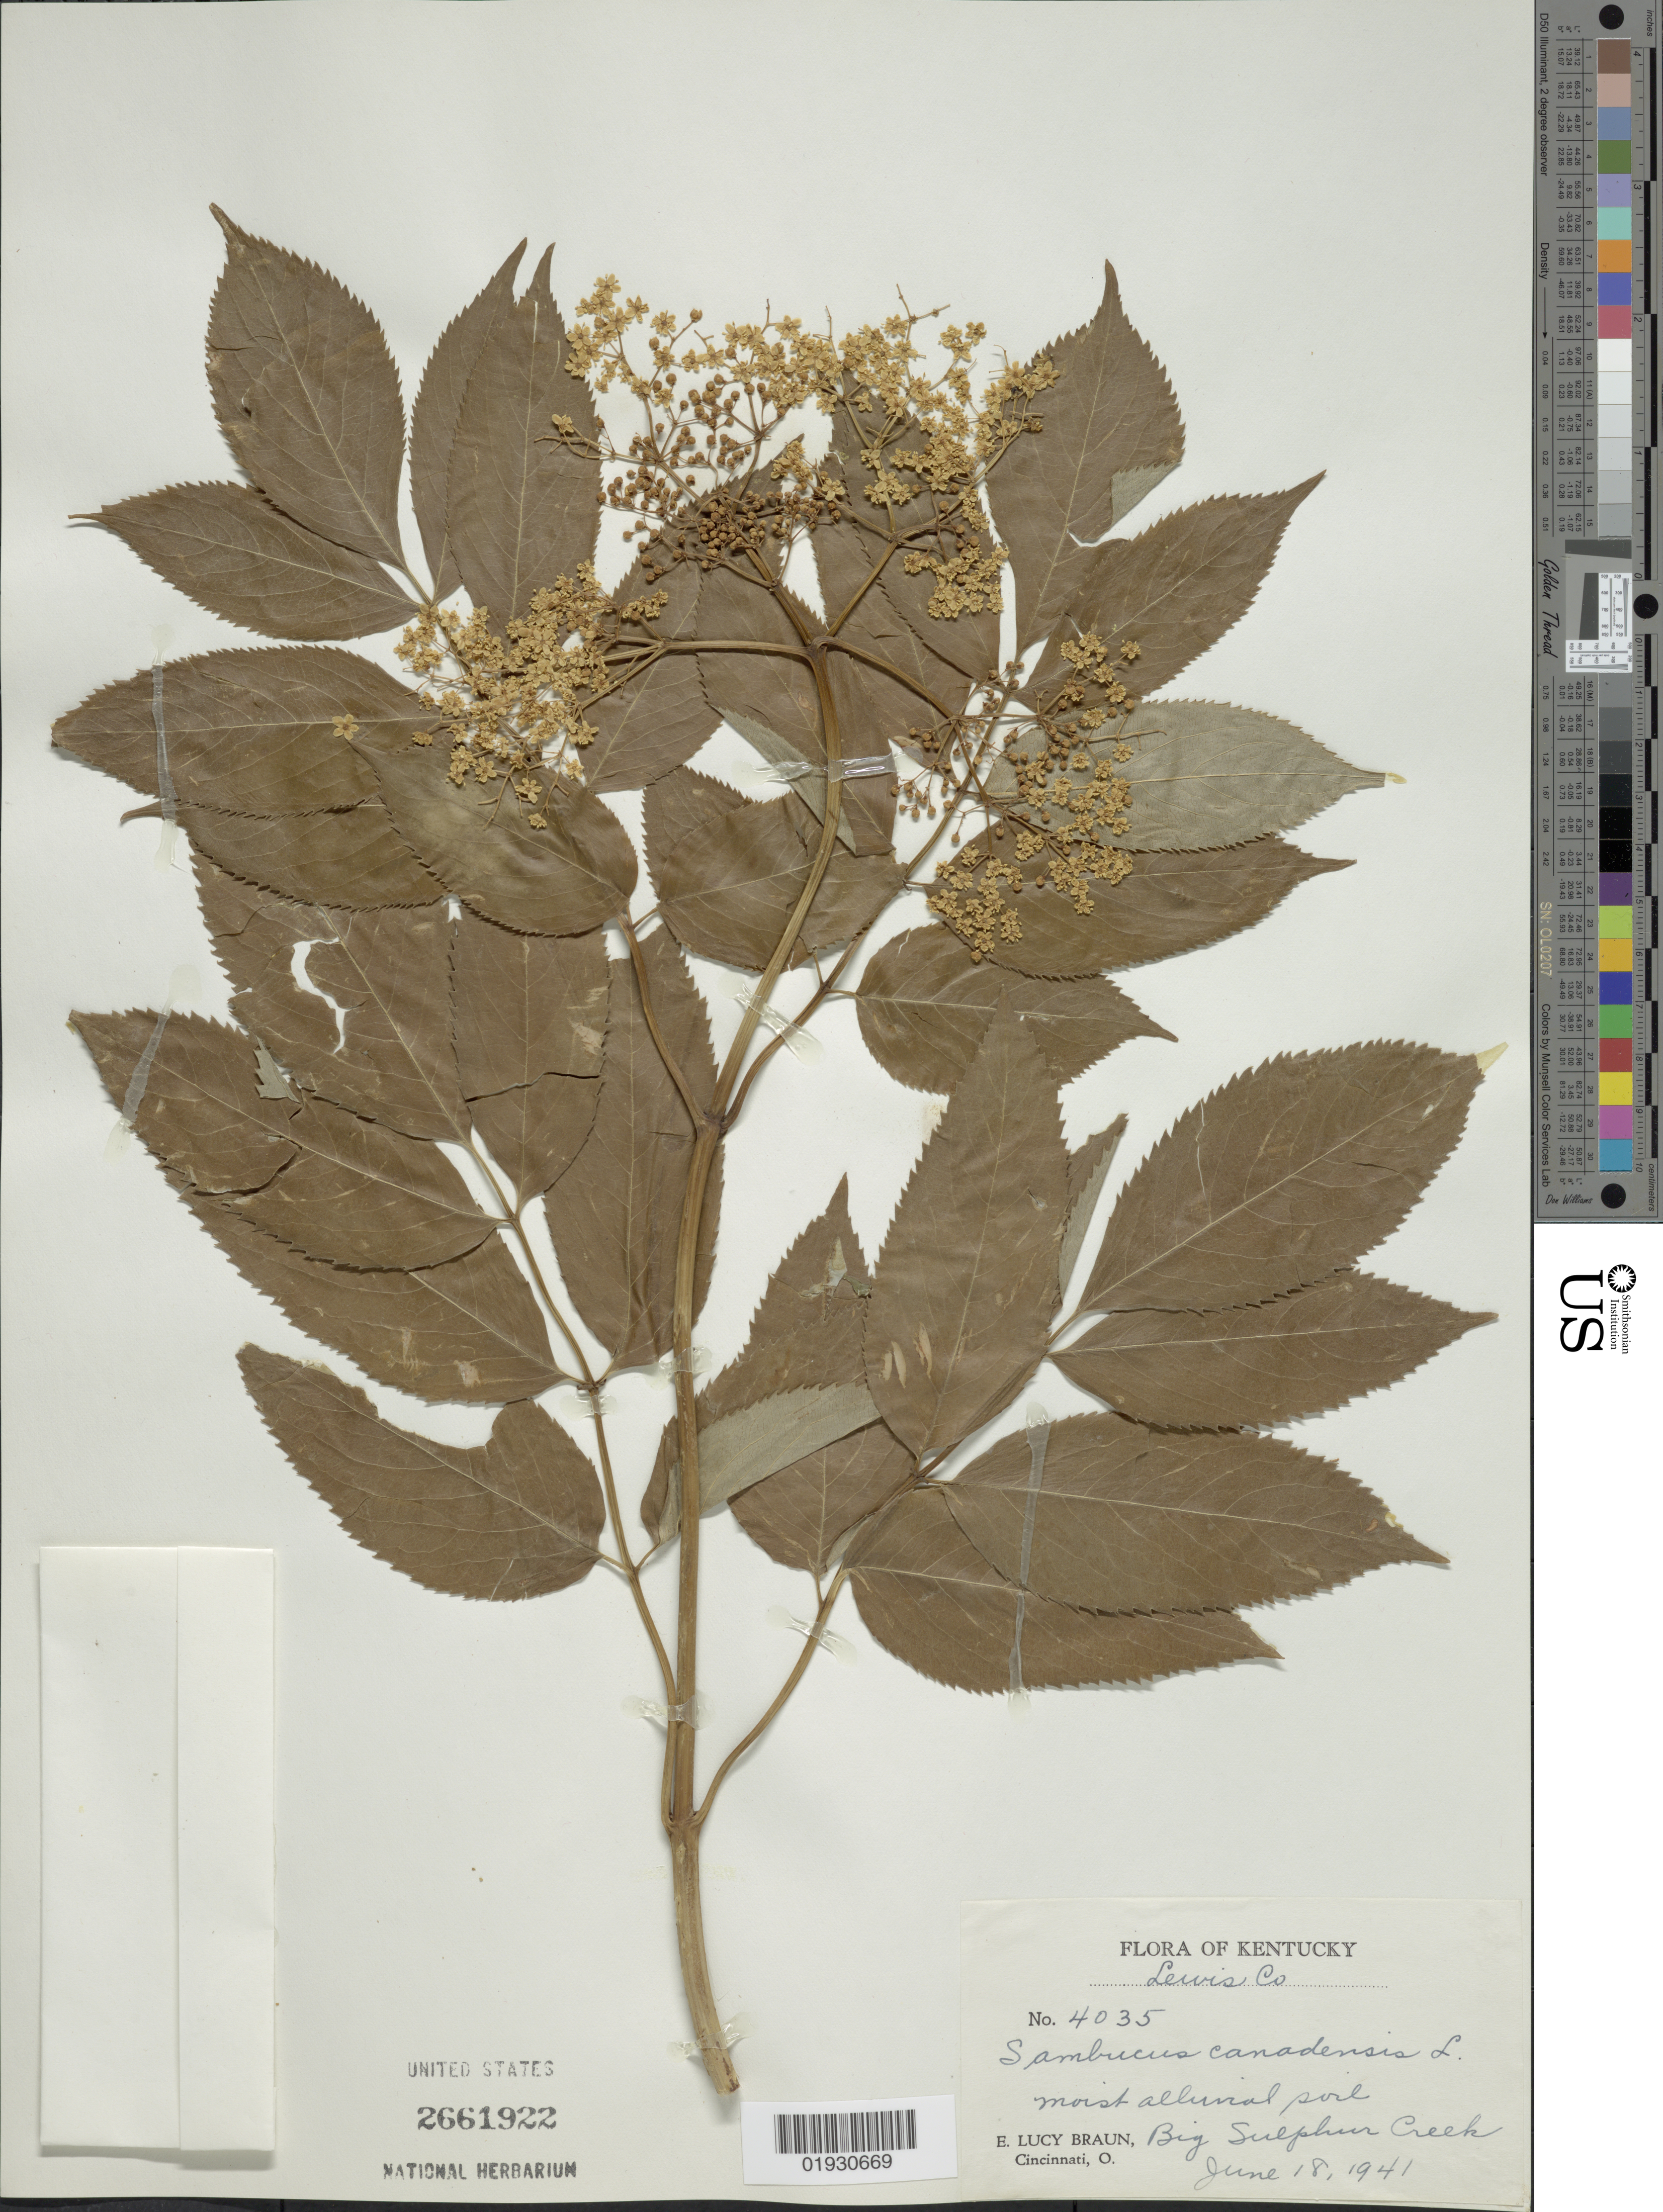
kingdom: Plantae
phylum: Tracheophyta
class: Magnoliopsida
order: Dipsacales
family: Viburnaceae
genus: Sambucus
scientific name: Sambucus canadensis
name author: L.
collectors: E. L. Braun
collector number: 4035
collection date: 1941-06-18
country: United States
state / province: Kentucky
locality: Lewis Co., Big Sulphur Creek.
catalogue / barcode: US 2661922